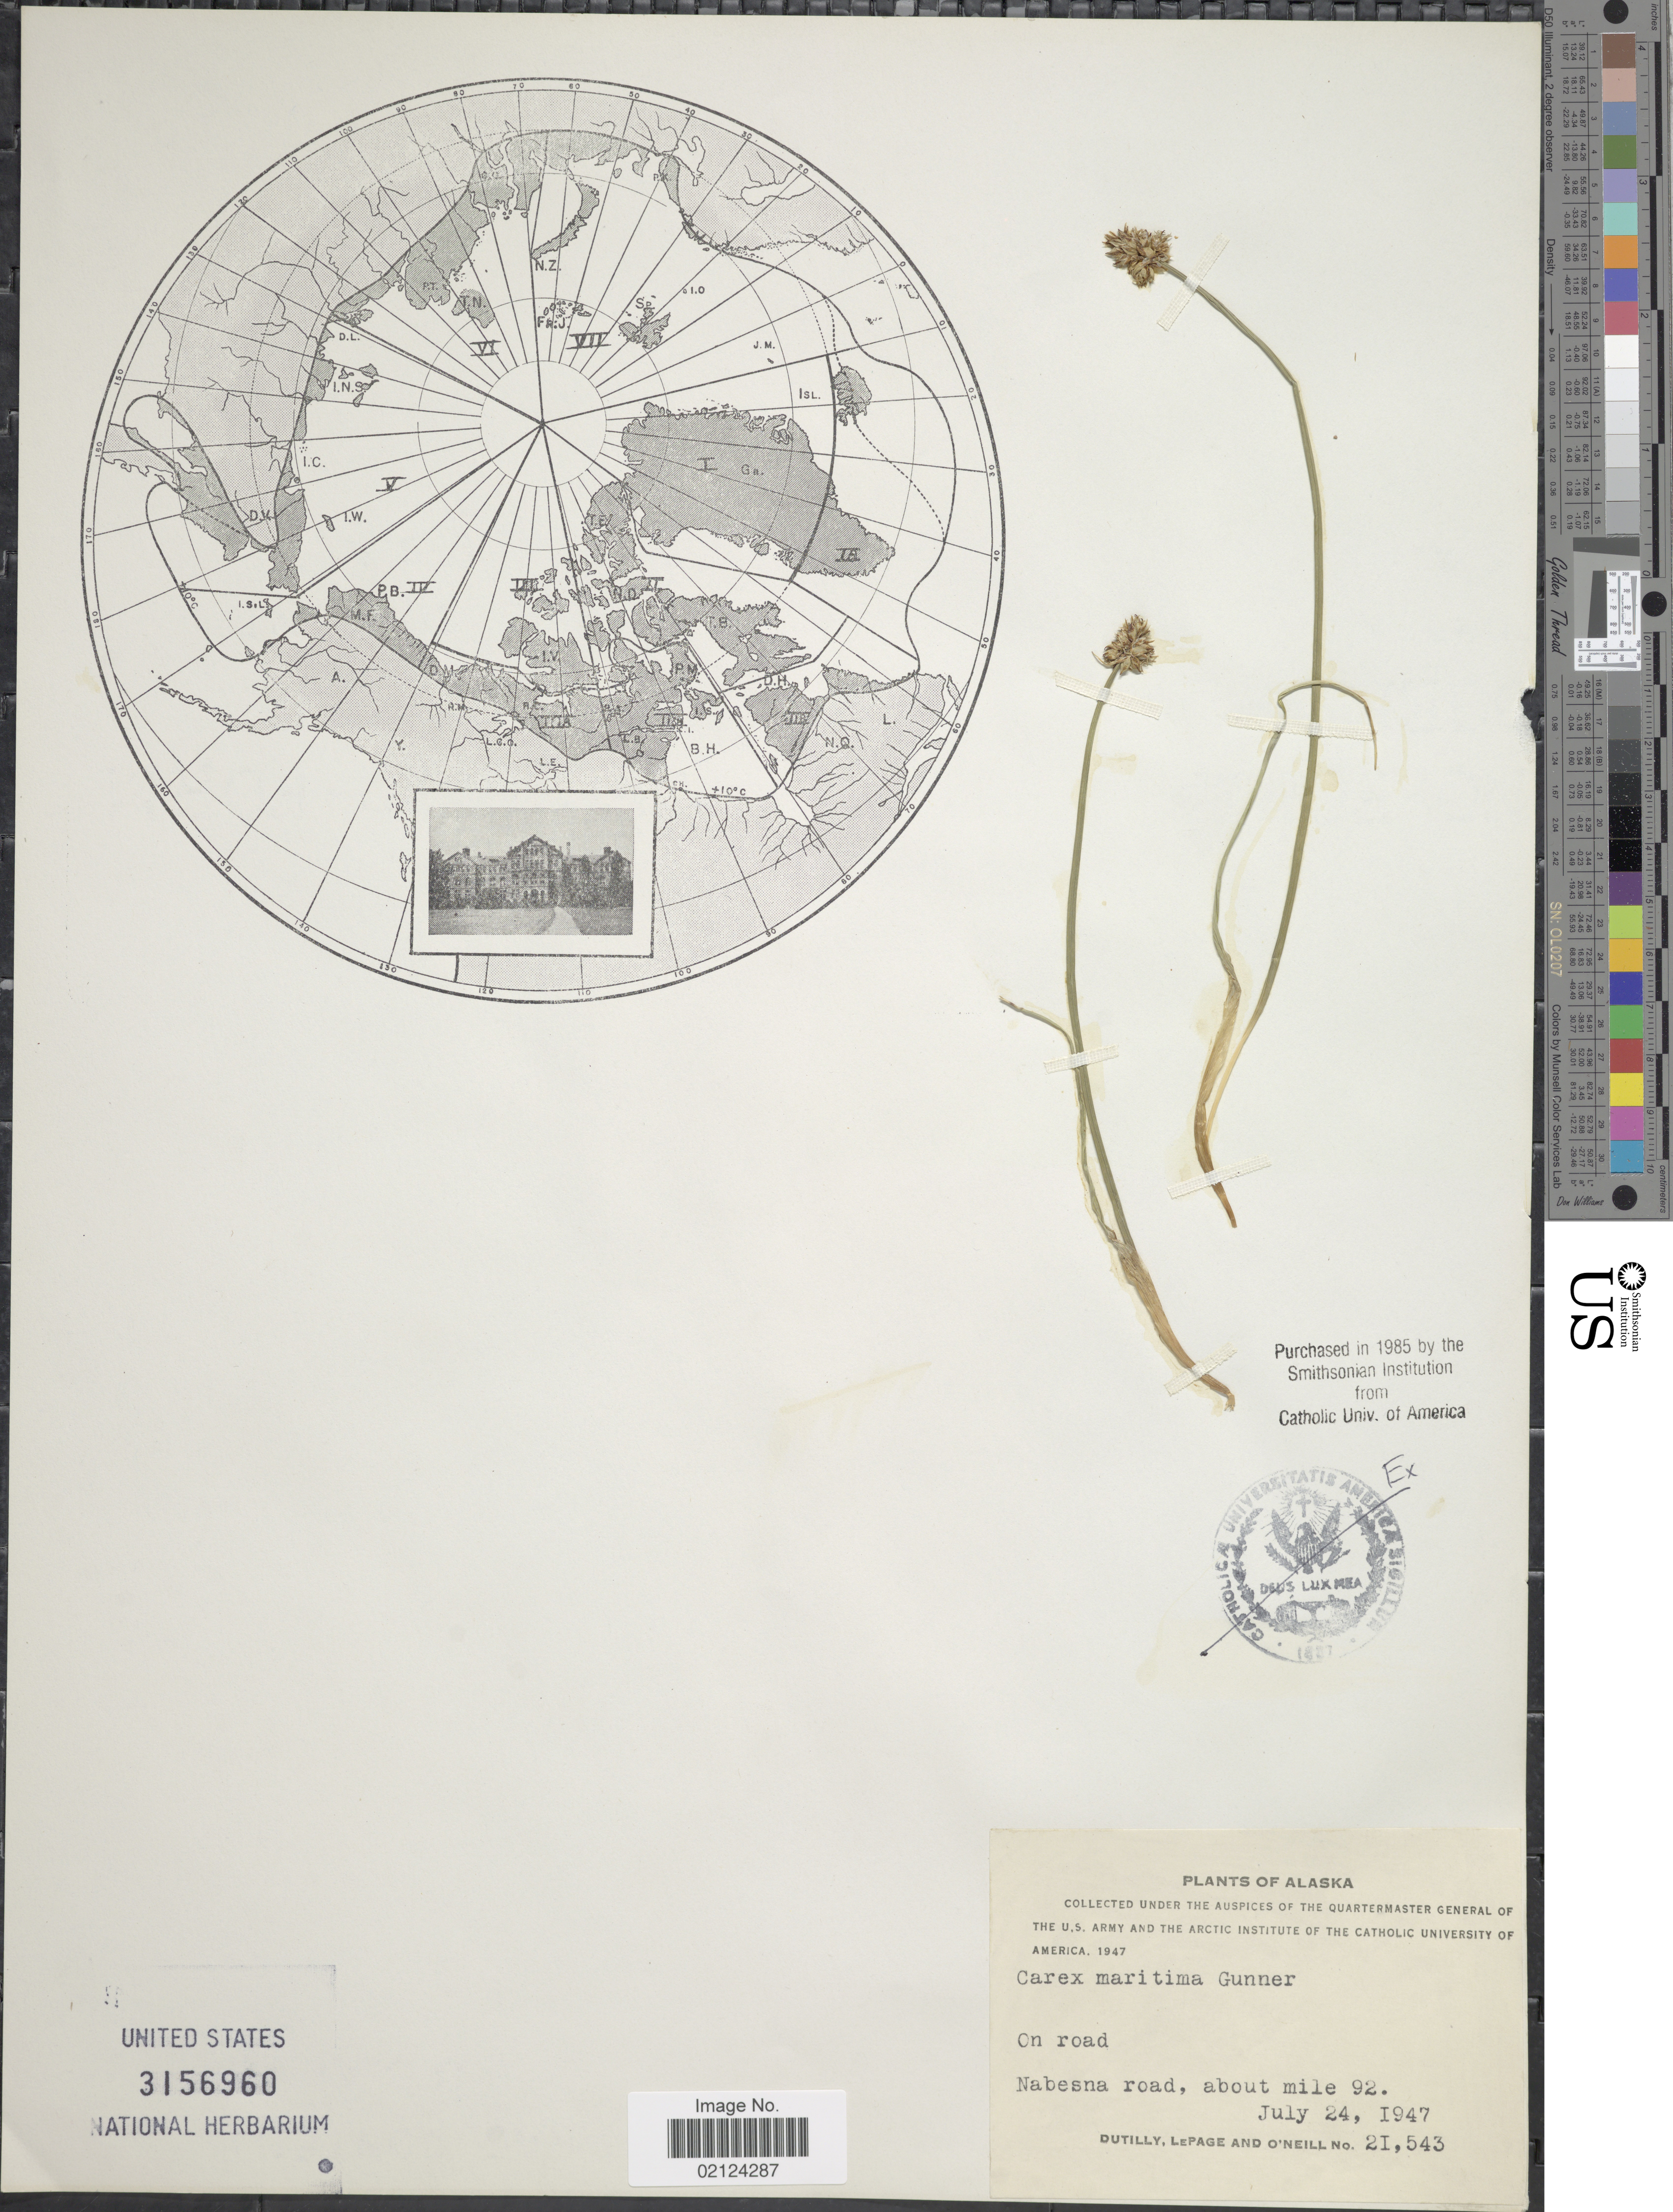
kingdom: Plantae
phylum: Tracheophyta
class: Liliopsida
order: Poales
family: Cyperaceae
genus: Carex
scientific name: Carex maritima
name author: Gunnerus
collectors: -. Dutilly, -. LePage & O' Neill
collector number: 21643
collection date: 1947-07-24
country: United States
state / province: Alaska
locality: Nabesna road, about mile 92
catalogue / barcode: US 3156960